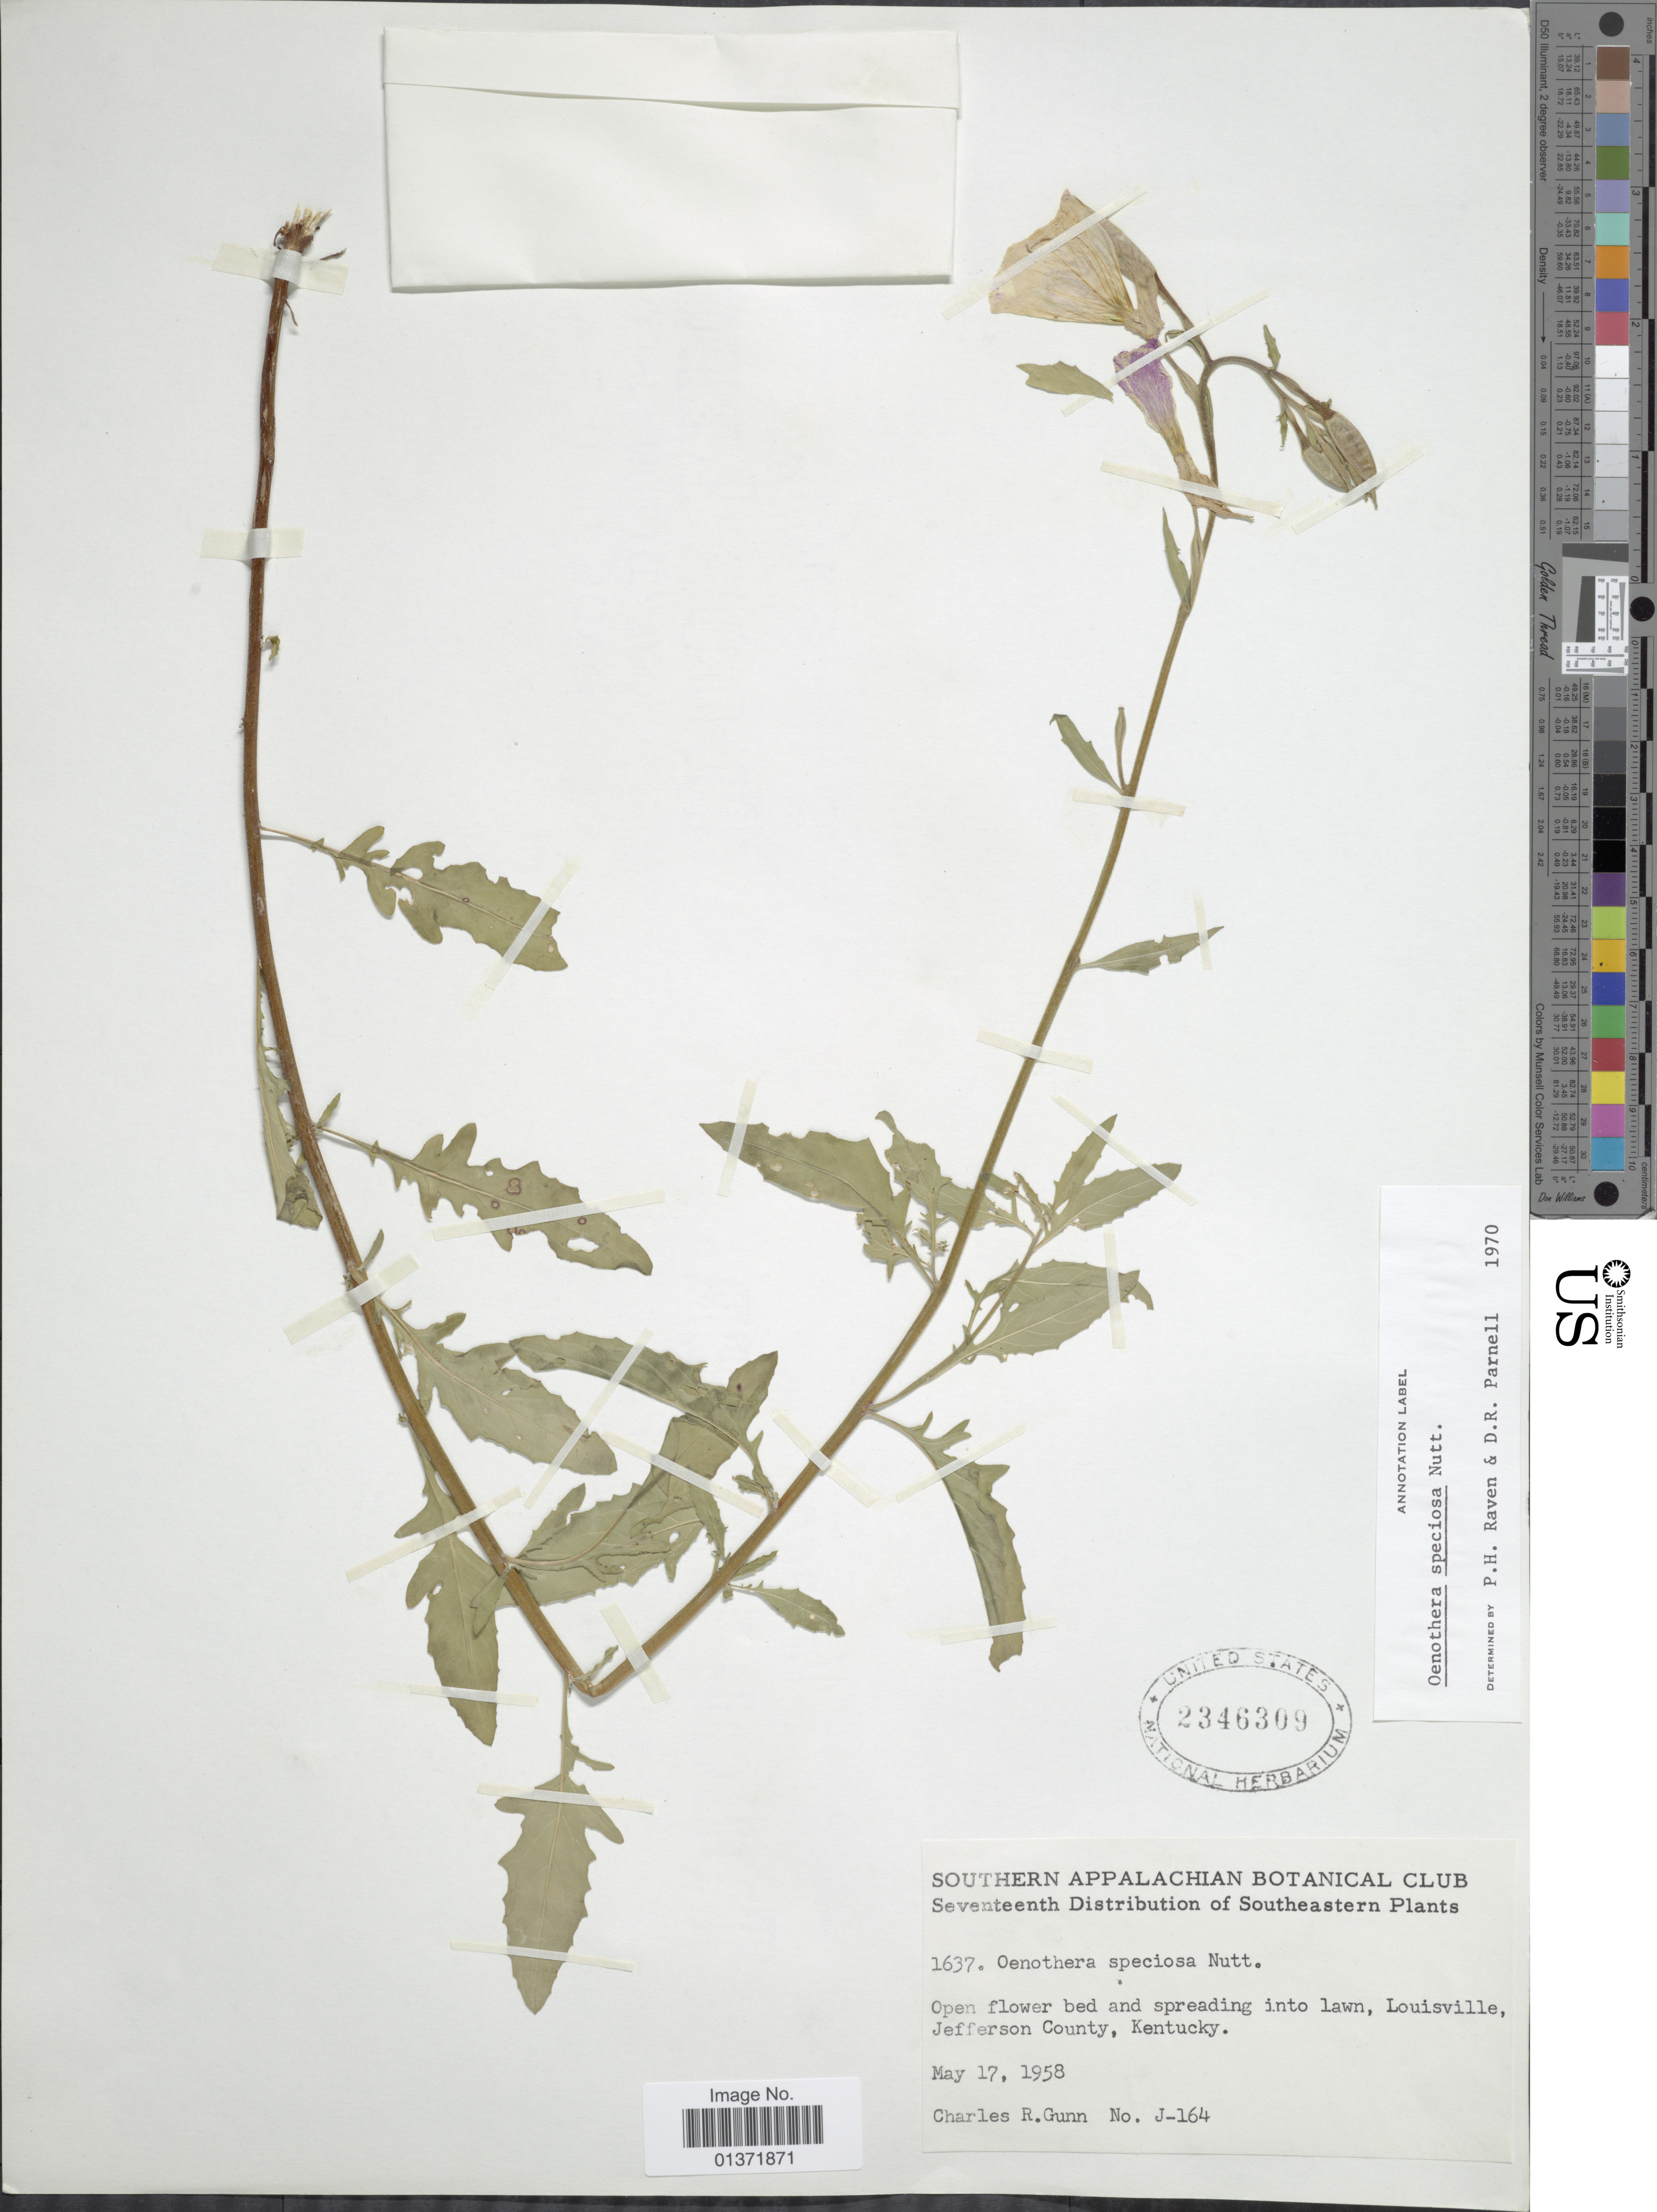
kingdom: Plantae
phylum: Tracheophyta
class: Magnoliopsida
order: Myrtales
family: Onagraceae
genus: Oenothera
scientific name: Oenothera speciosa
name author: Nutt.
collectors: C. R. Gunn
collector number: J-164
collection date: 1958-05-17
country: United States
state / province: Kentucky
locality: Louisville, Jefferson County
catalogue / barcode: US 2346309